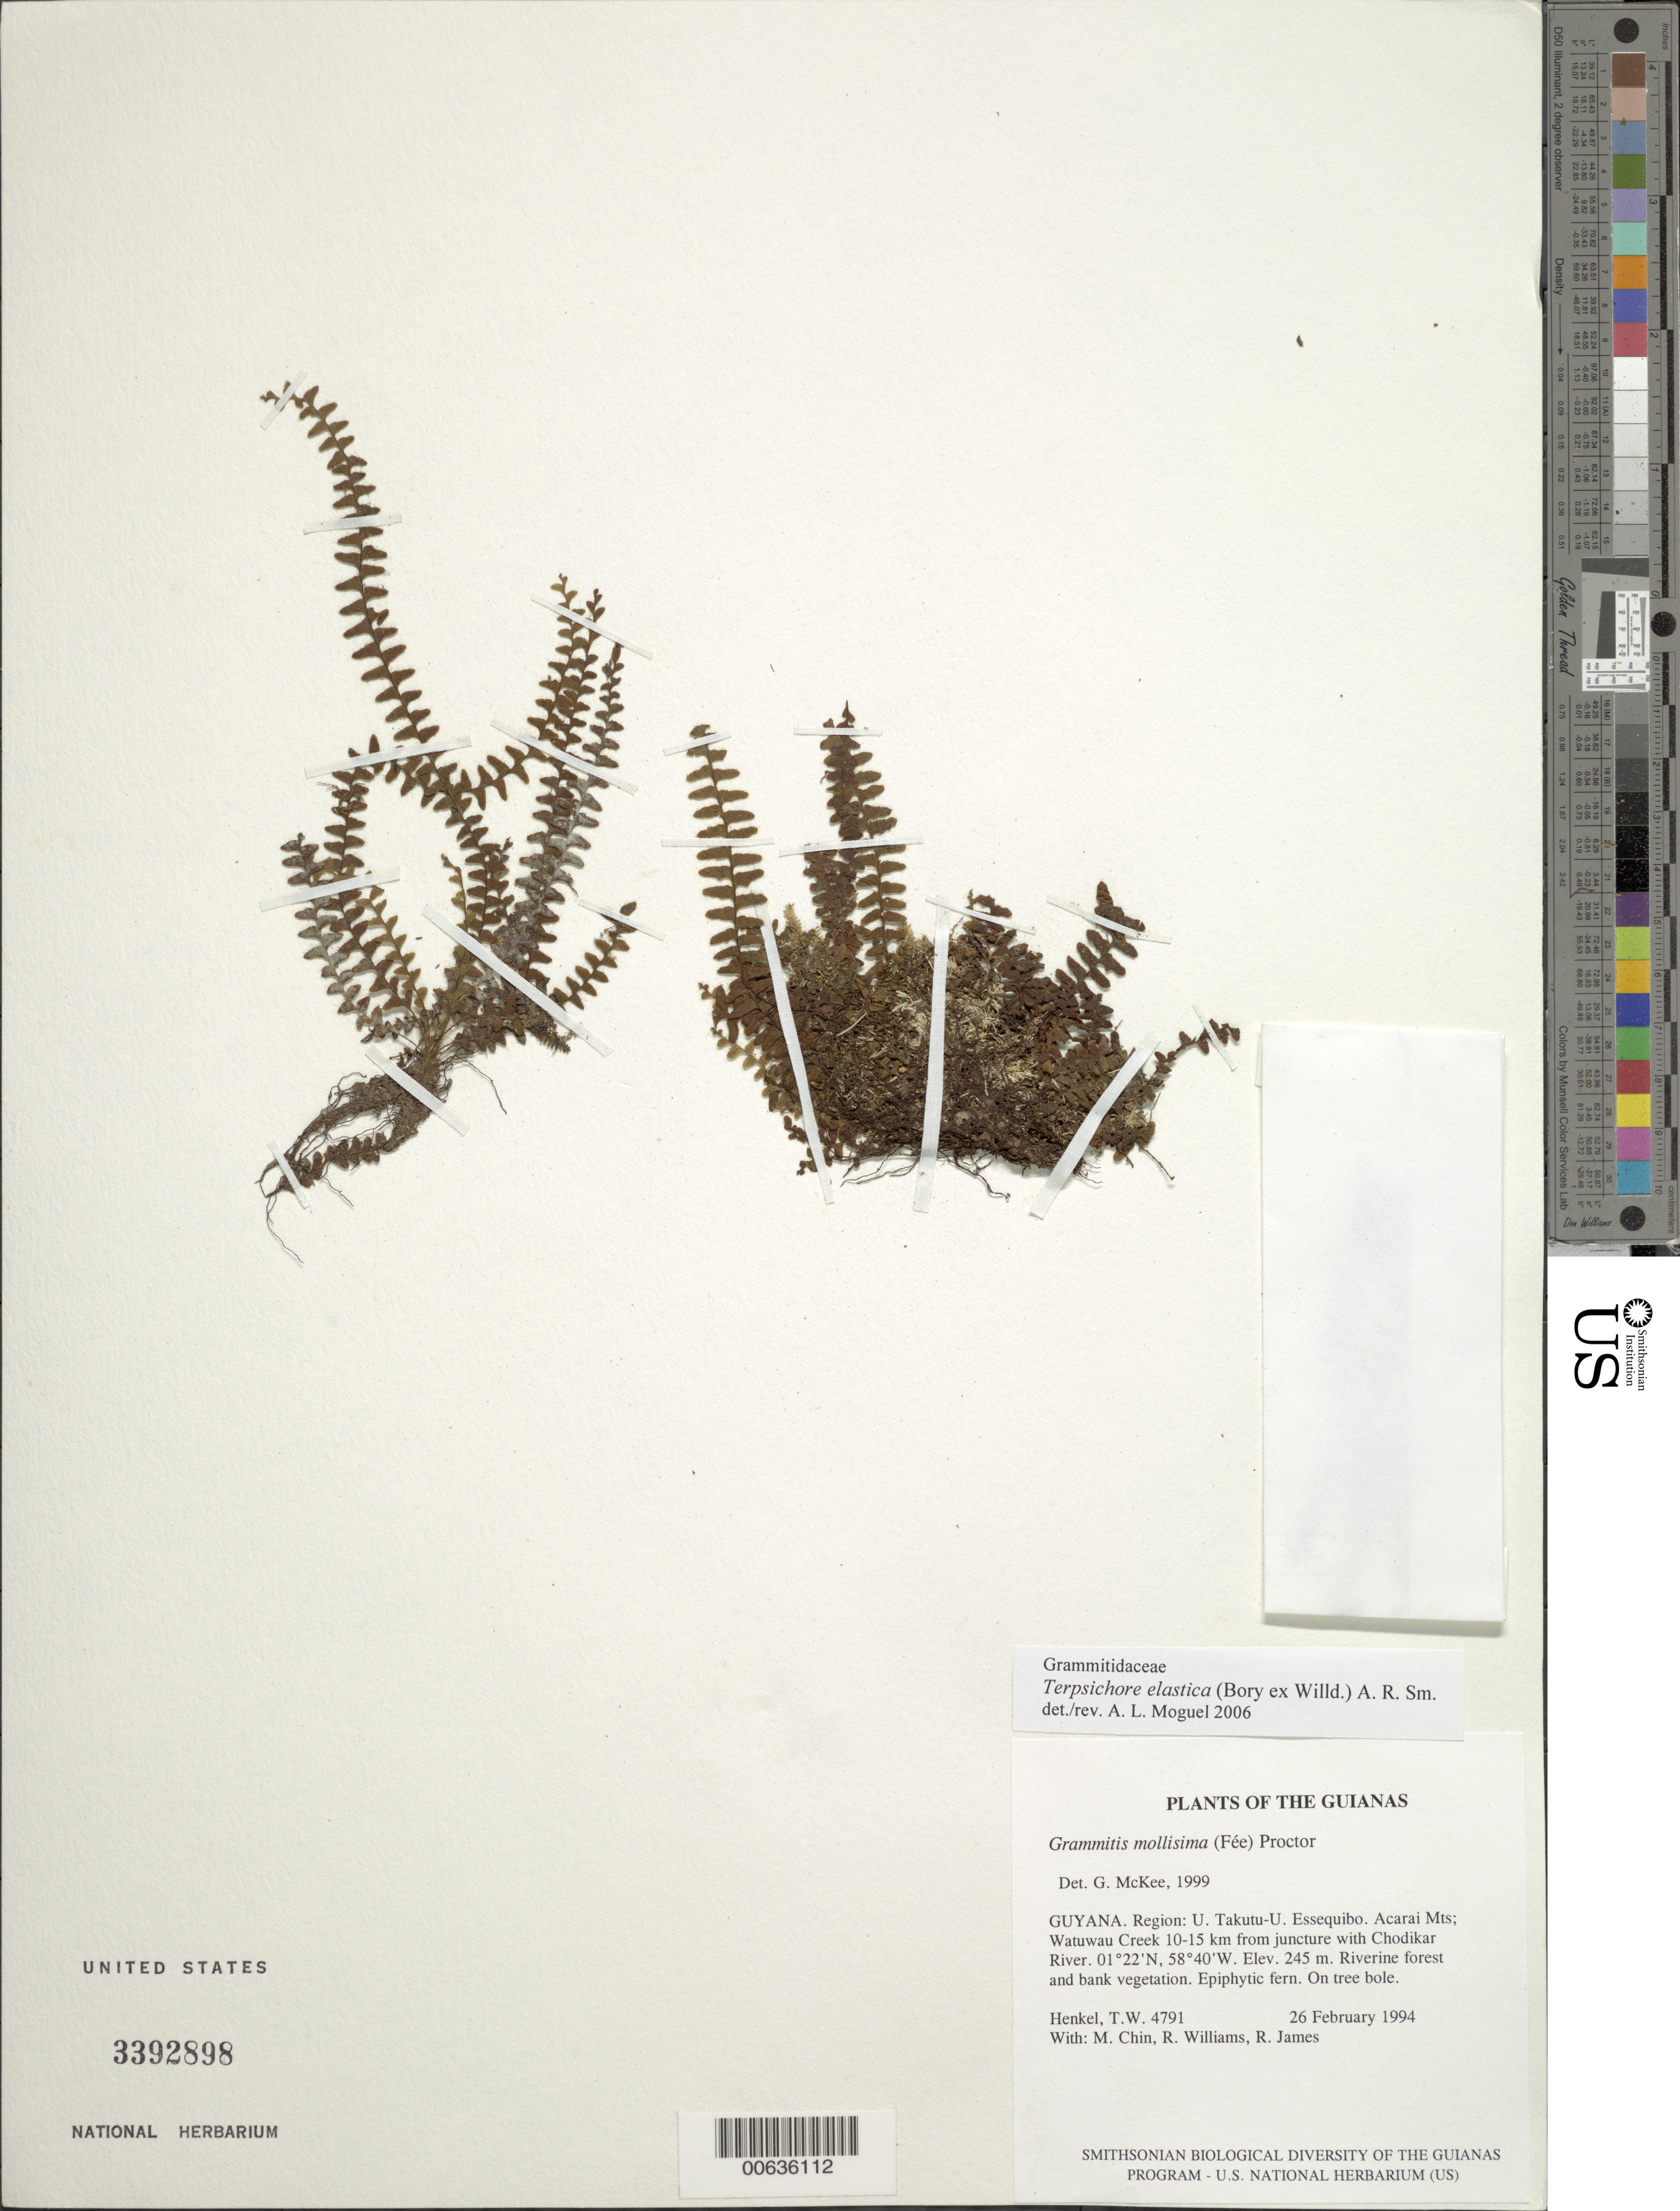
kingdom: Plantae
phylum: Tracheophyta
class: Polypodiopsida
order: Polypodiales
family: Polypodiaceae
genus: Alansmia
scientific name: Alansmia elastica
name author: (Bory ex Willd.) Moguel & M. Kessler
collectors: T. Henkel, M. Chin, R. Williams & R. James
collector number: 4791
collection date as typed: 26 February 1994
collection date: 1994-02-26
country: Guyana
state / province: U. Takutu-U. Essequibo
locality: Acarai Mts; Watuwau Creek 10-15 km from juncture with Chodikar River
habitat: Riverine forest and bank vegetation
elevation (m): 245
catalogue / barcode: US 3392898